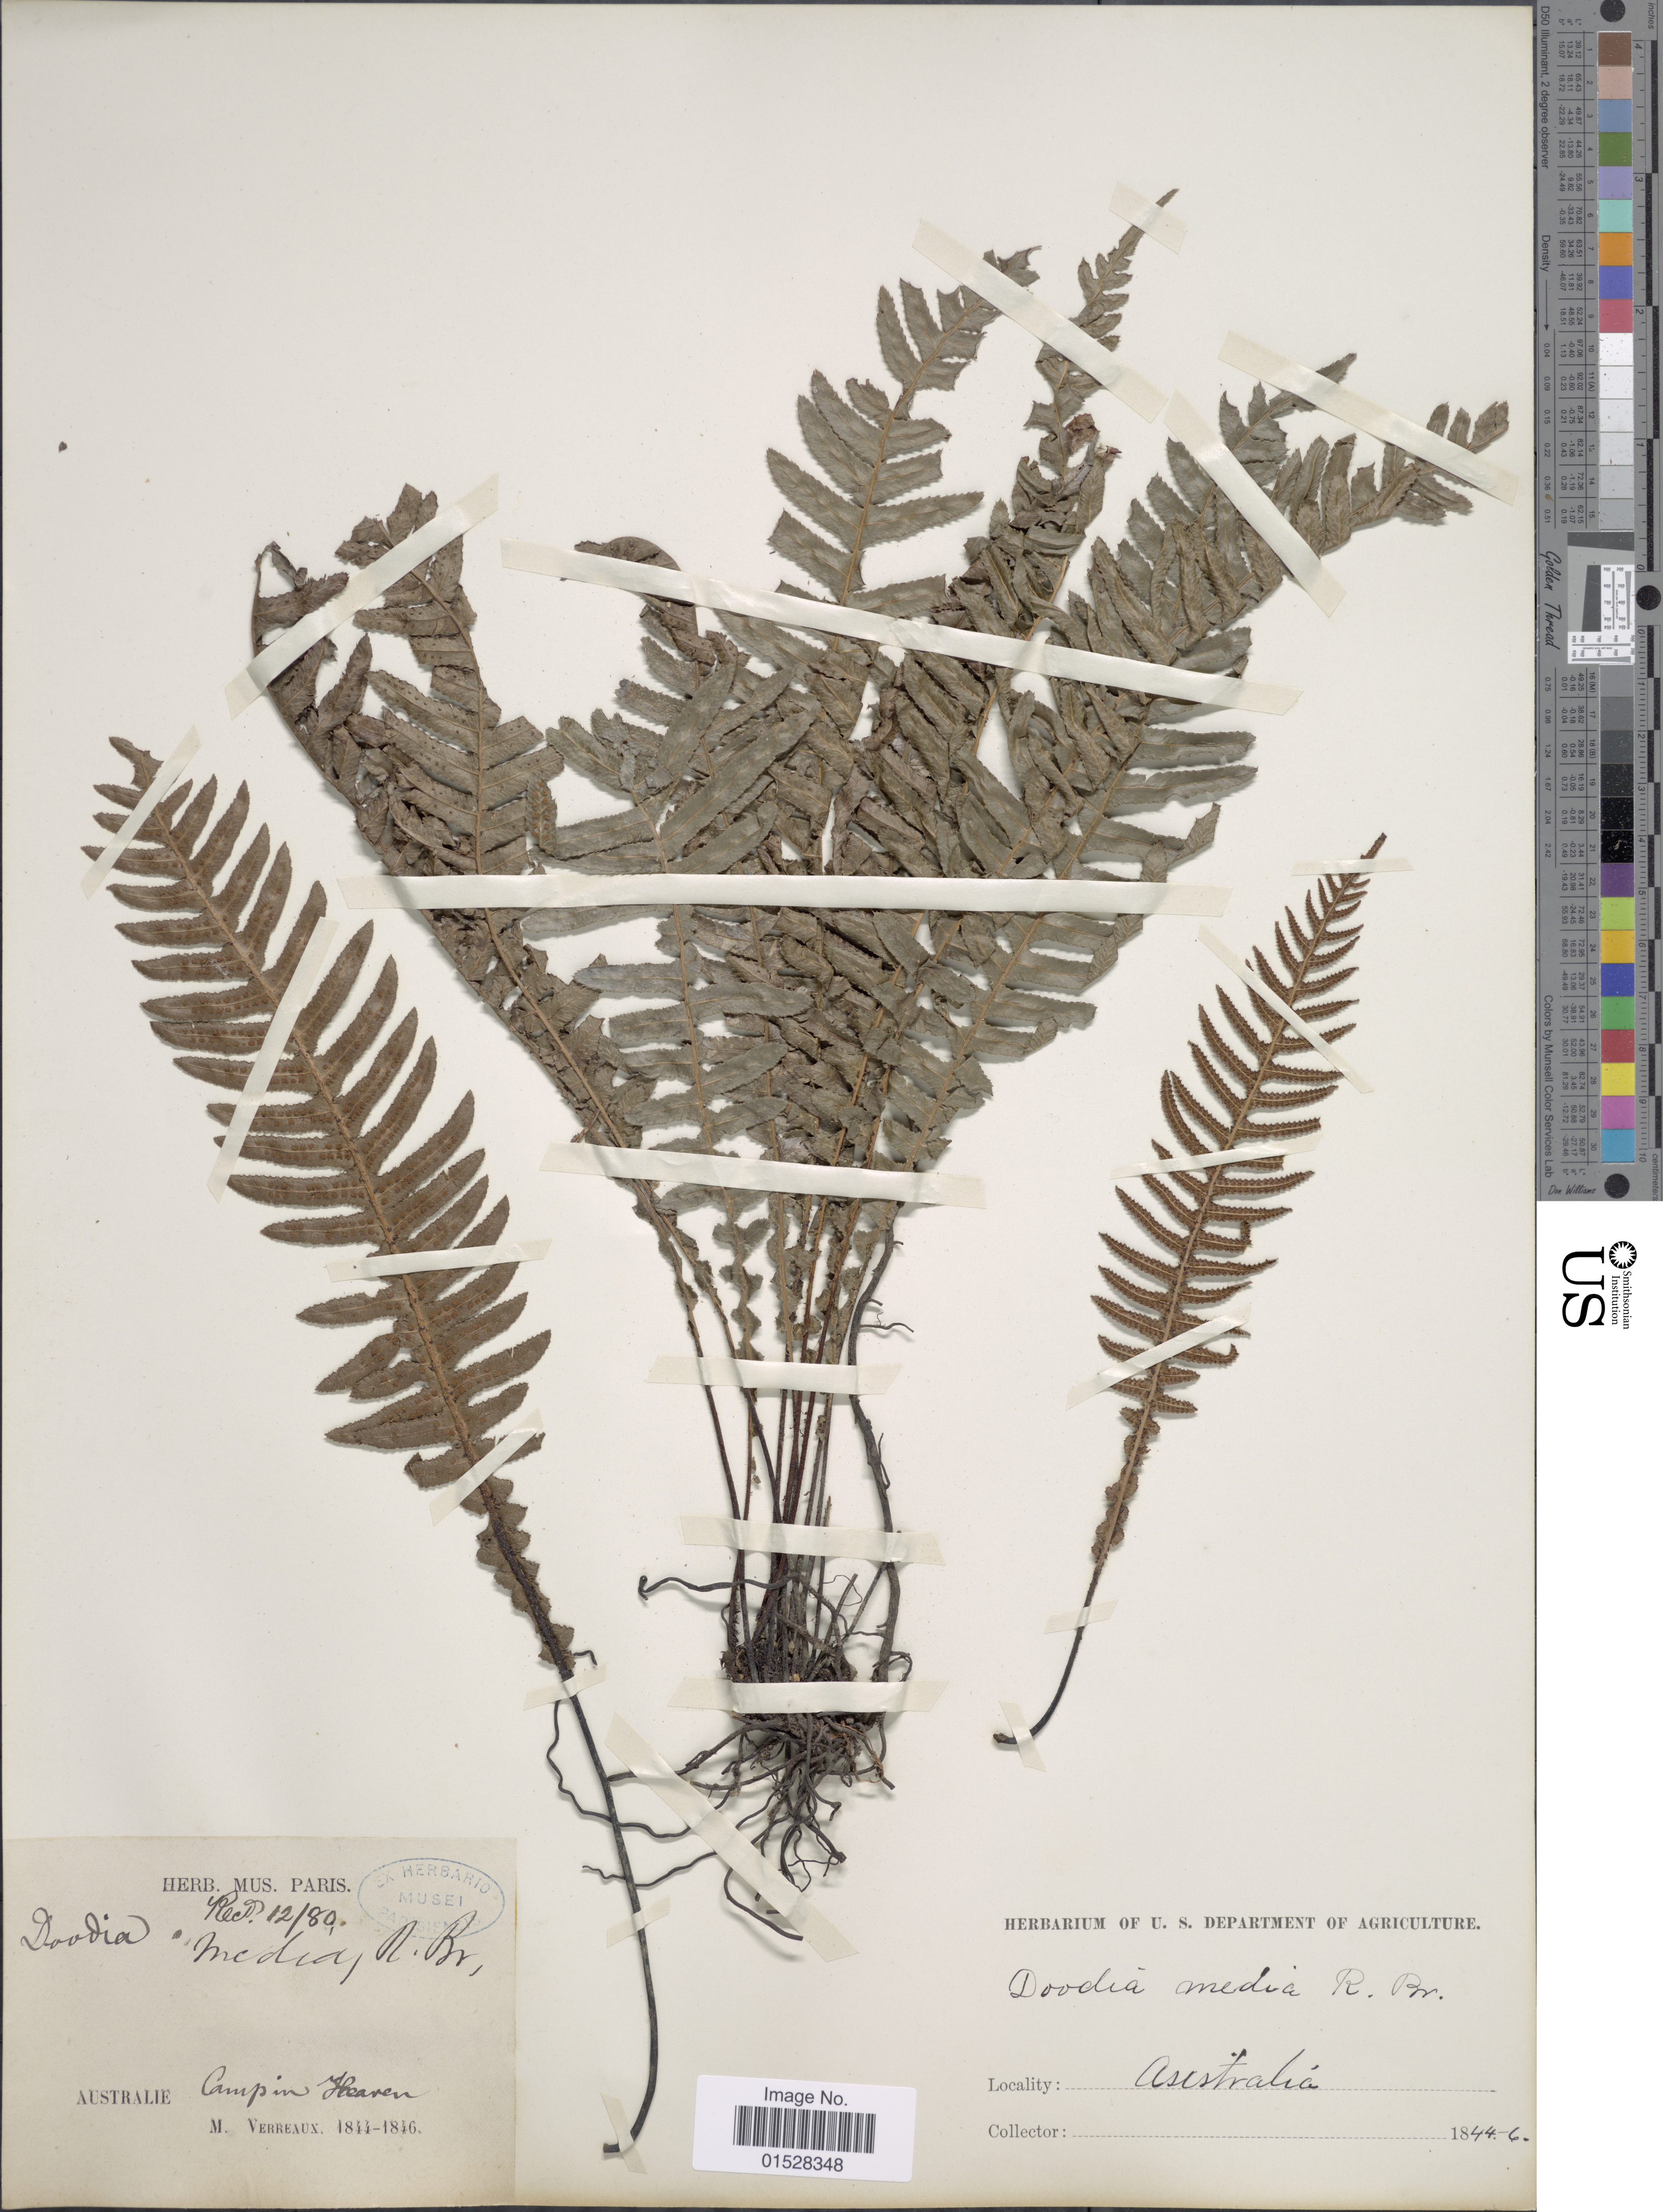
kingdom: Plantae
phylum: Tracheophyta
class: Polypodiopsida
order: Polypodiales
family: Blechnaceae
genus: Blechnum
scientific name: Blechnum medium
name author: (R. Br.) Christenh.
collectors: M. Verreaux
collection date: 1844/1846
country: Australia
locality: Camp in Heaven.